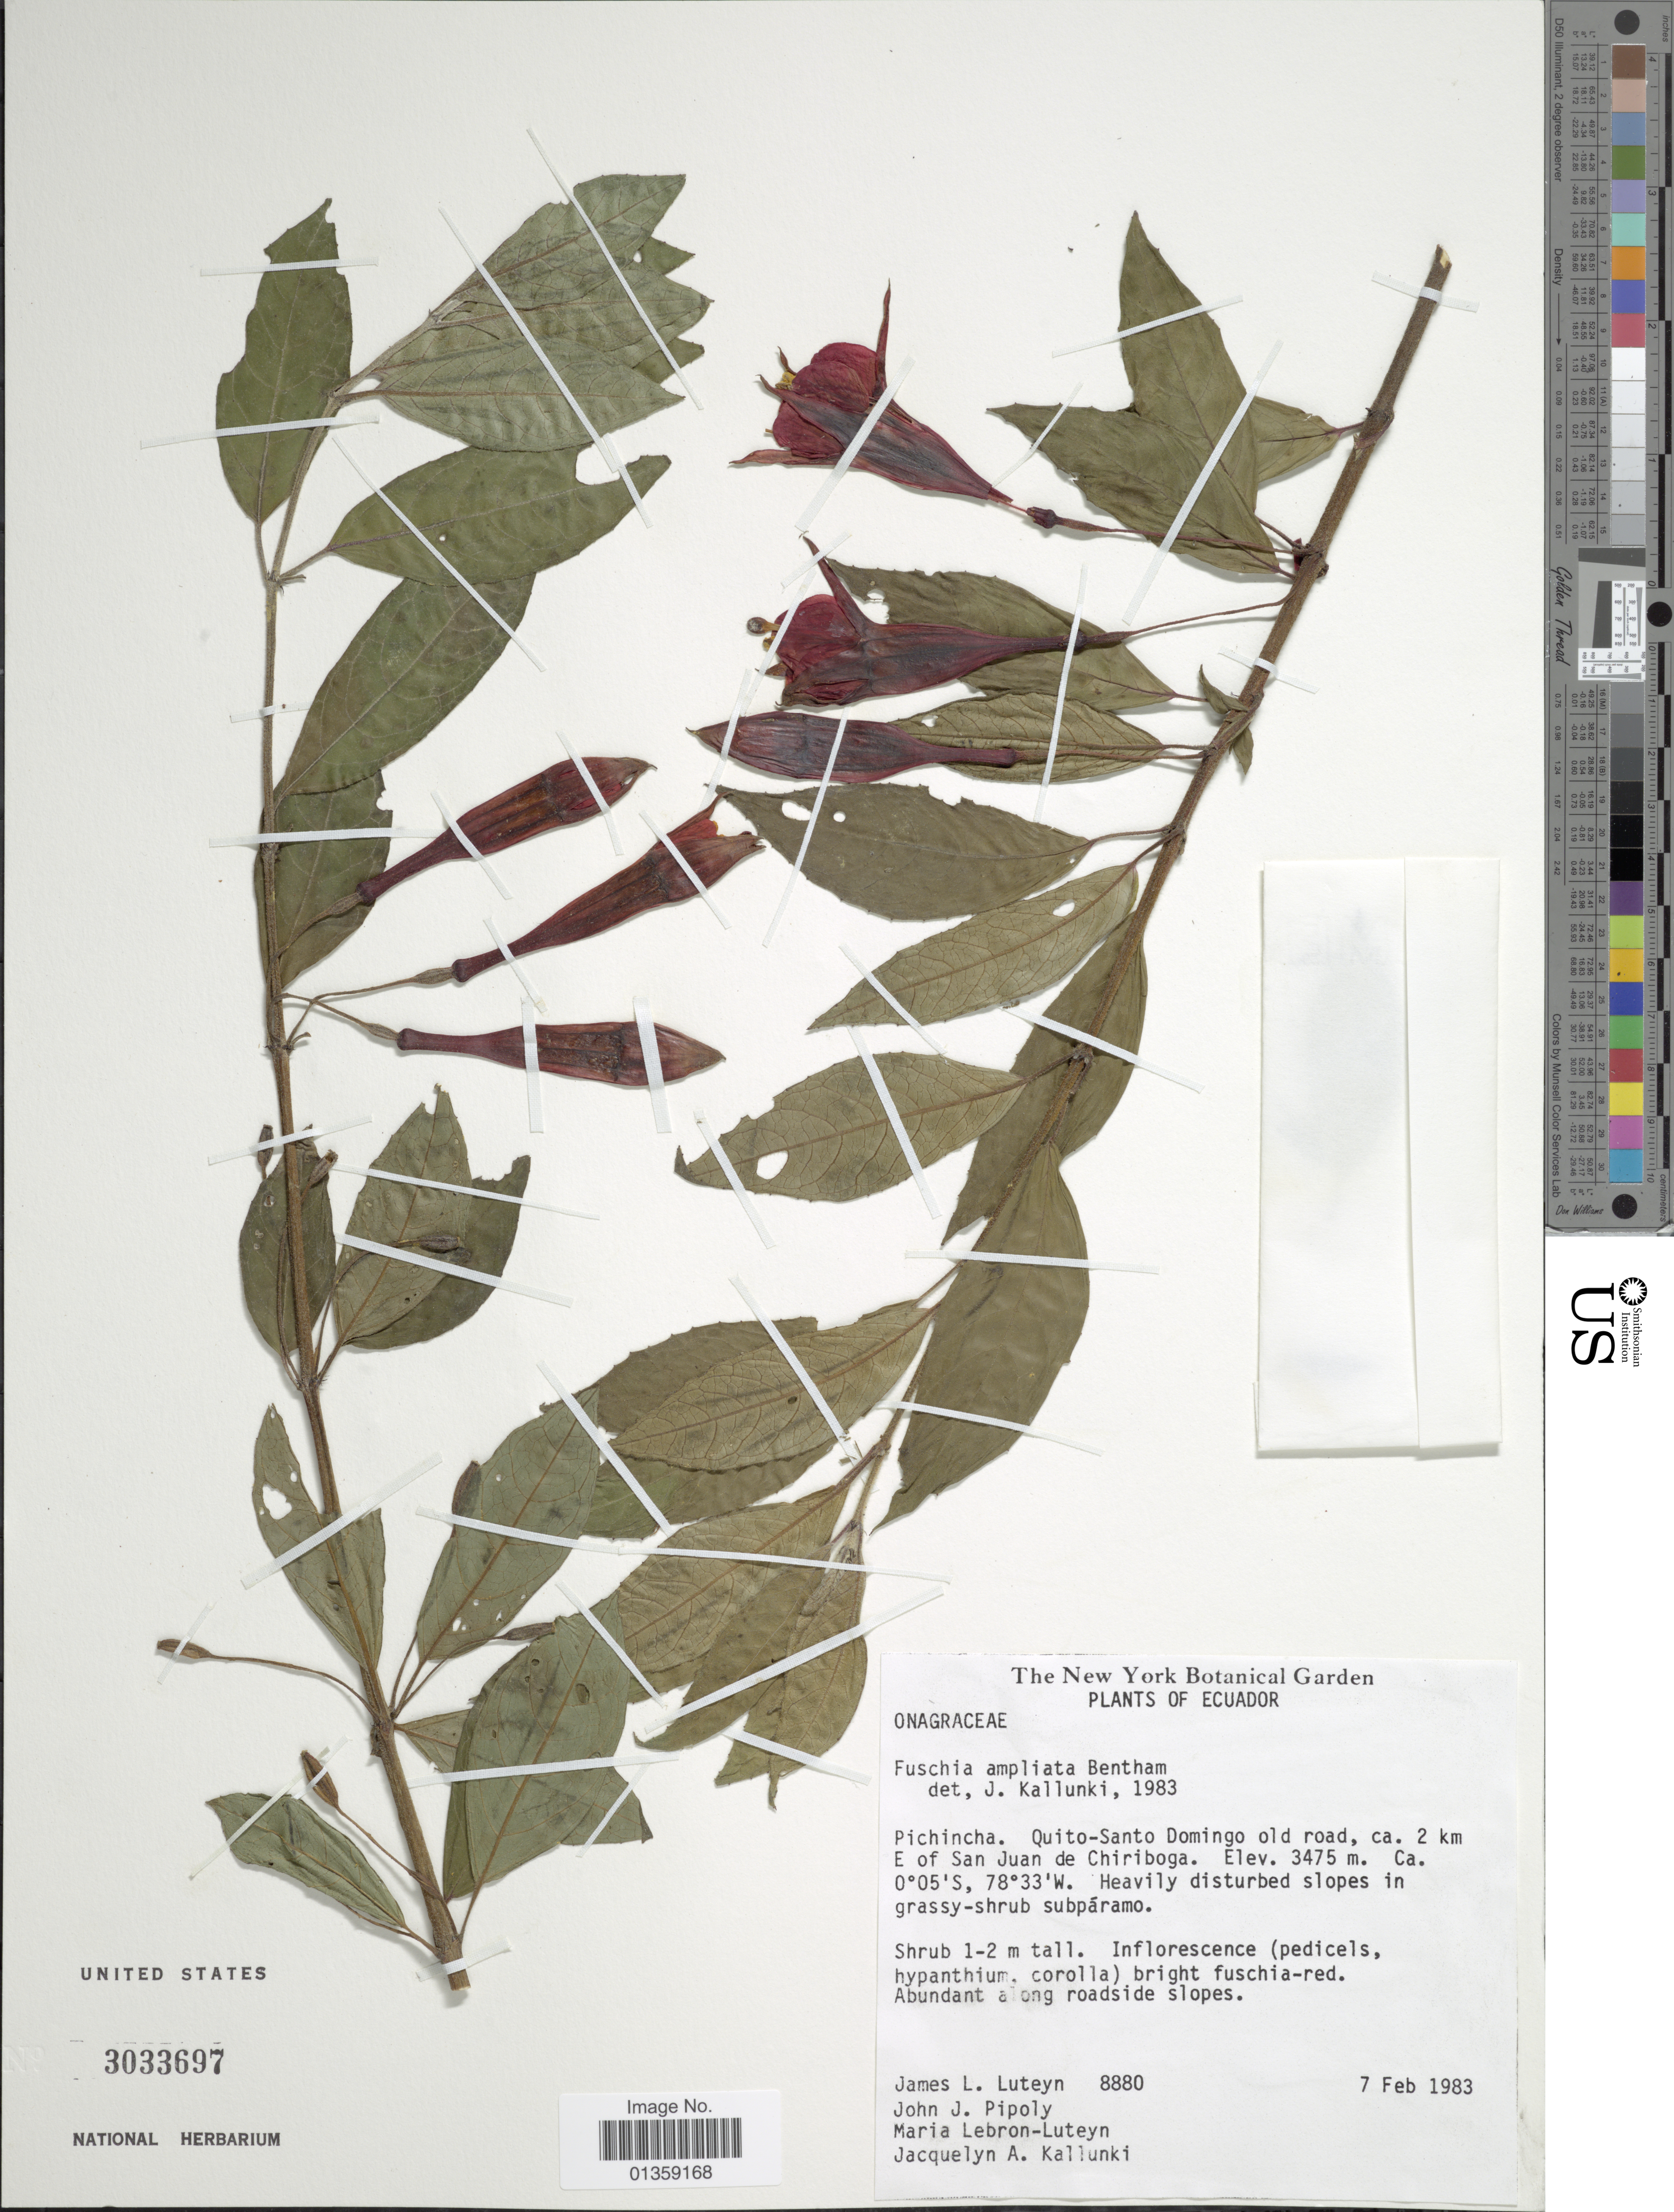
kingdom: Plantae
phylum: Tracheophyta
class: Magnoliopsida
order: Myrtales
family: Onagraceae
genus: Fuchsia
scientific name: Fuchsia ampliata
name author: Benth.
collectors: J. L. Luteyn, J. J. Pipoly, M. L. Lebrón-Luteyn & J. Kallunki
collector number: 8880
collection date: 1983-02-07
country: Ecuador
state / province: Pichincha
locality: Quito-Santo Domingo old road, ca. 2 km E of San Juan de Chiriboga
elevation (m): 3475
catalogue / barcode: US 3033697